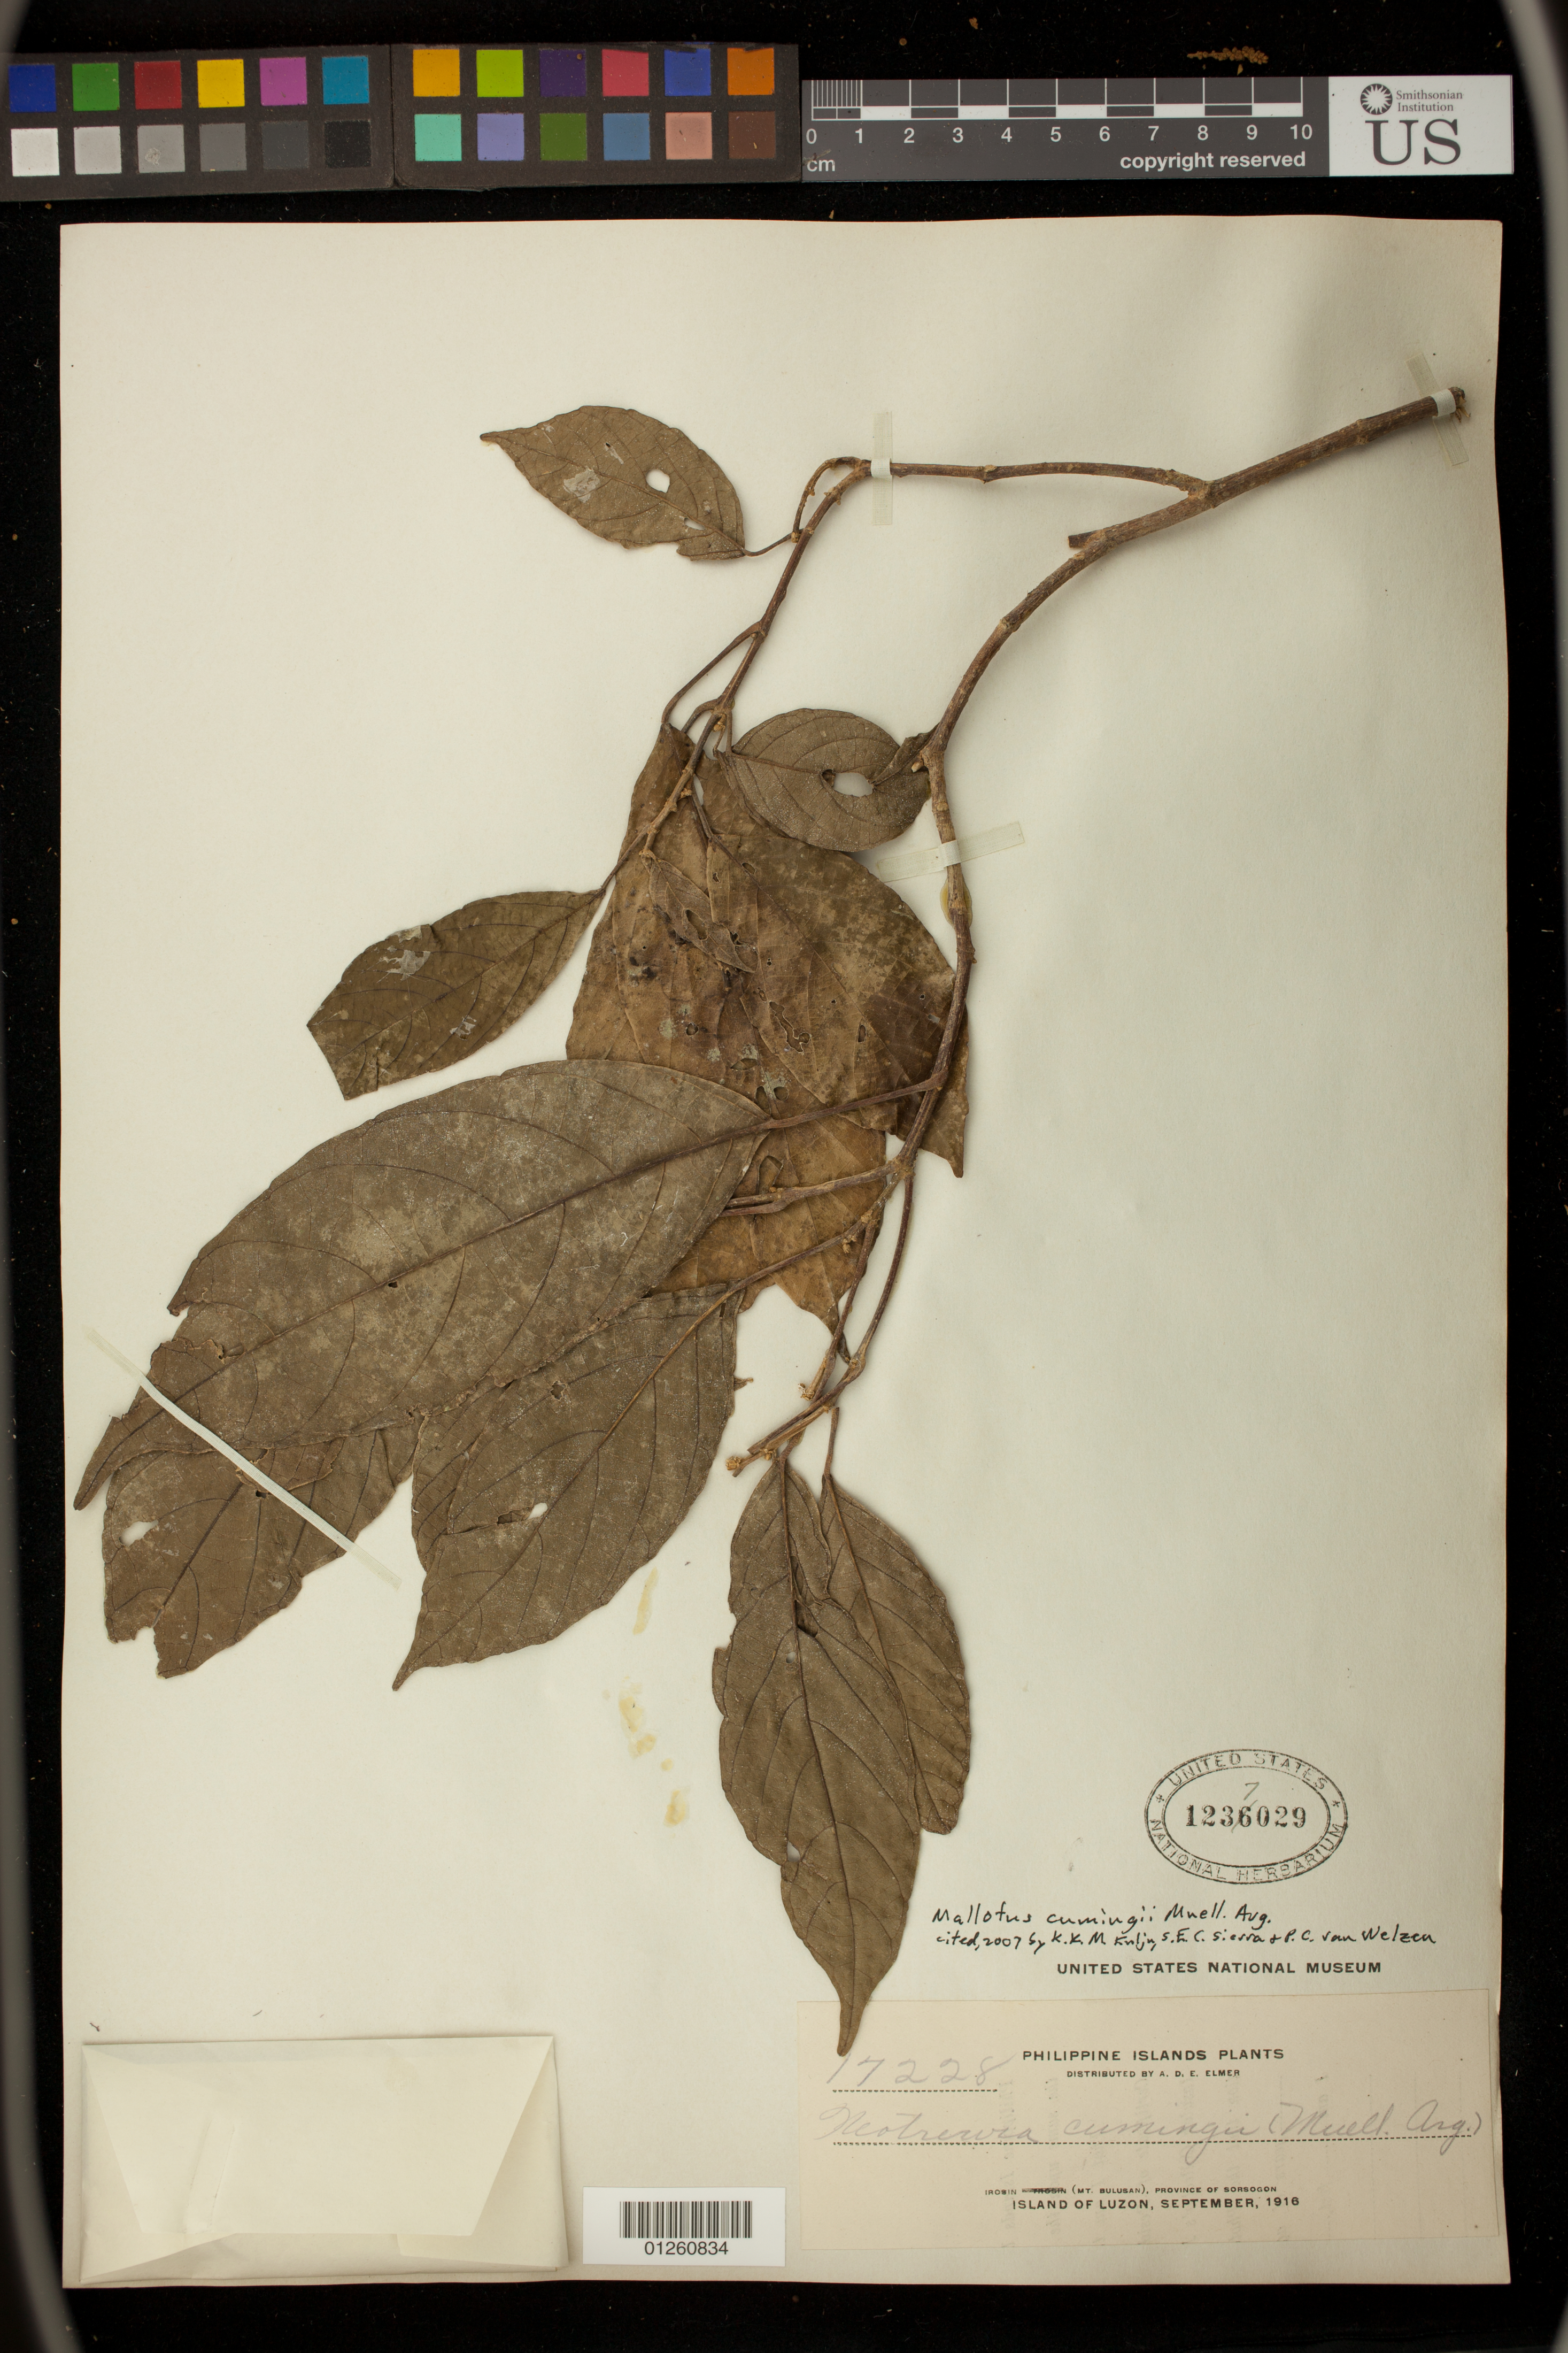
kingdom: Plantae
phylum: Tracheophyta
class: Magnoliopsida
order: Malpighiales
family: Euphorbiaceae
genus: Mallotus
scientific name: Mallotus cumingii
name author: Müll. Arg.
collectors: A. D. E. Elmer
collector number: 17228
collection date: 1916-09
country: Philippines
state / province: Bicol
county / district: Sorsogon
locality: Irosin (Mt. Bulusan), Province of Sorsogon, Island of Luzon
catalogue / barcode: US 1237029